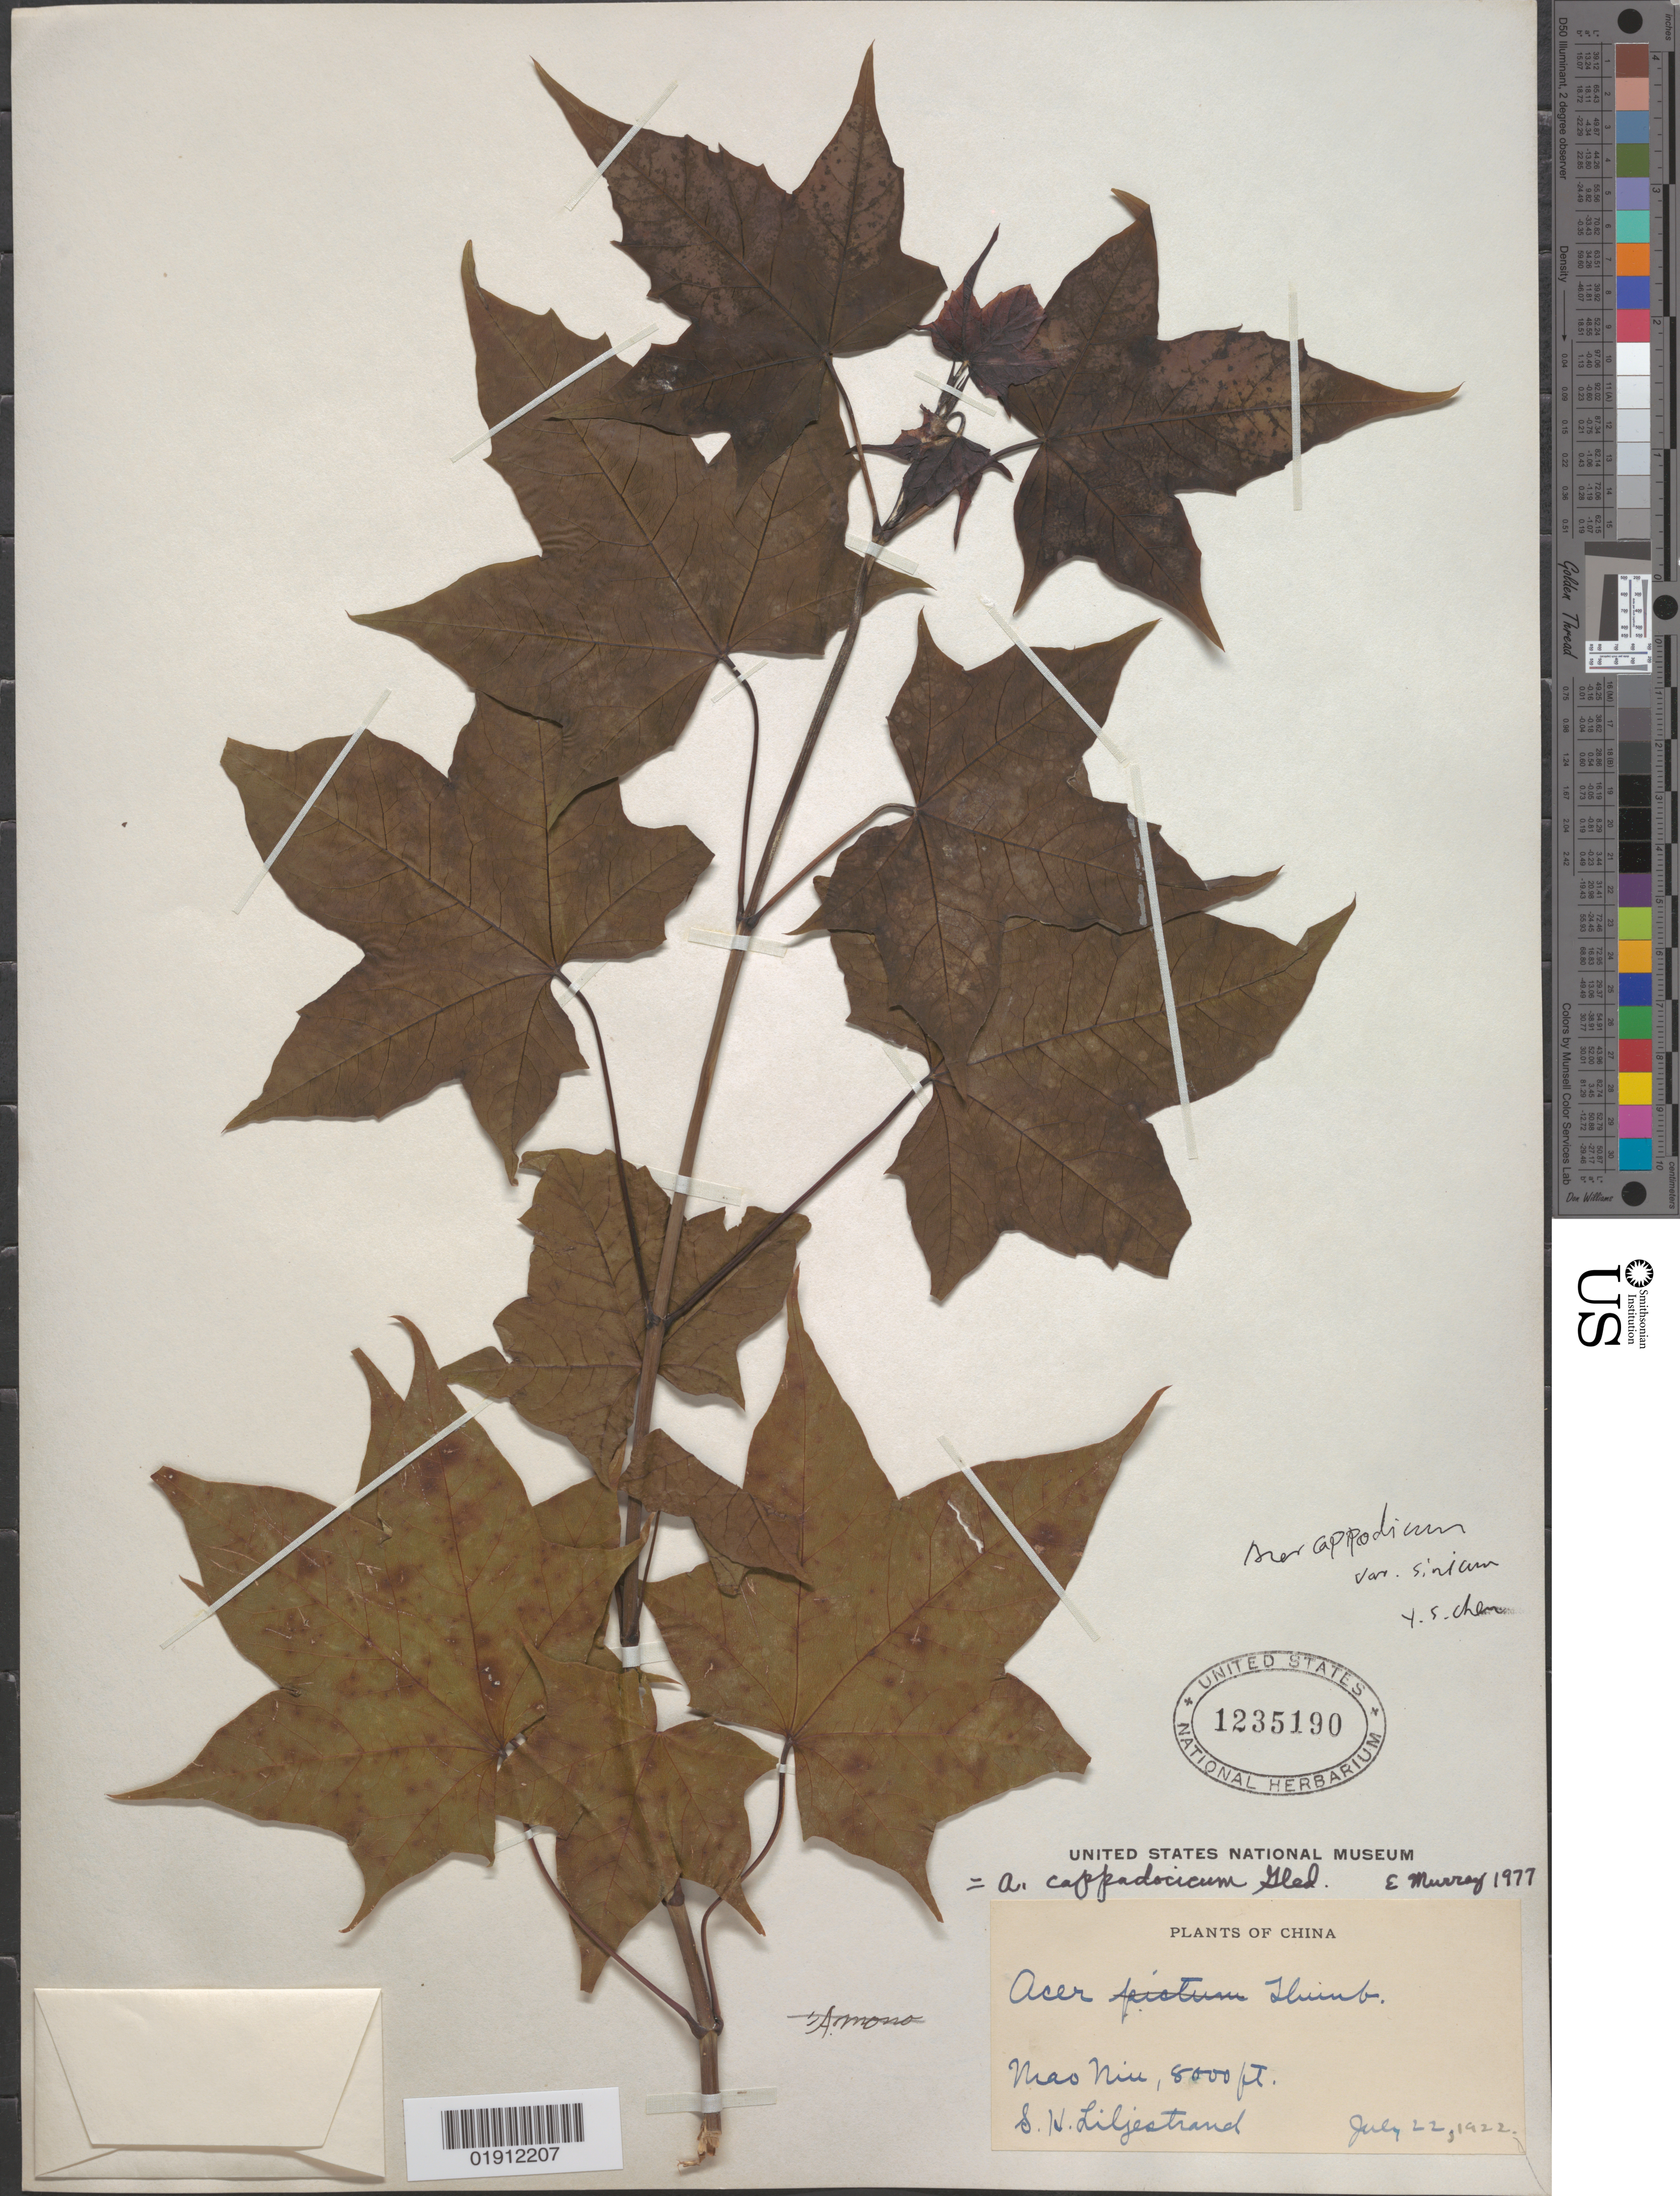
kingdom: Plantae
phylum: Tracheophyta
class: Magnoliopsida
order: Sapindales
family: Sapindaceae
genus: Acer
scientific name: Acer cappadocicum subsp. truncatum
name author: (Bunge) A.E. Murray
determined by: Murray, Edward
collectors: S. Liljestrand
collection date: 1922-07-22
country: China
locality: Niao Niu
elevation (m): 2438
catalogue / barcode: US 1235190